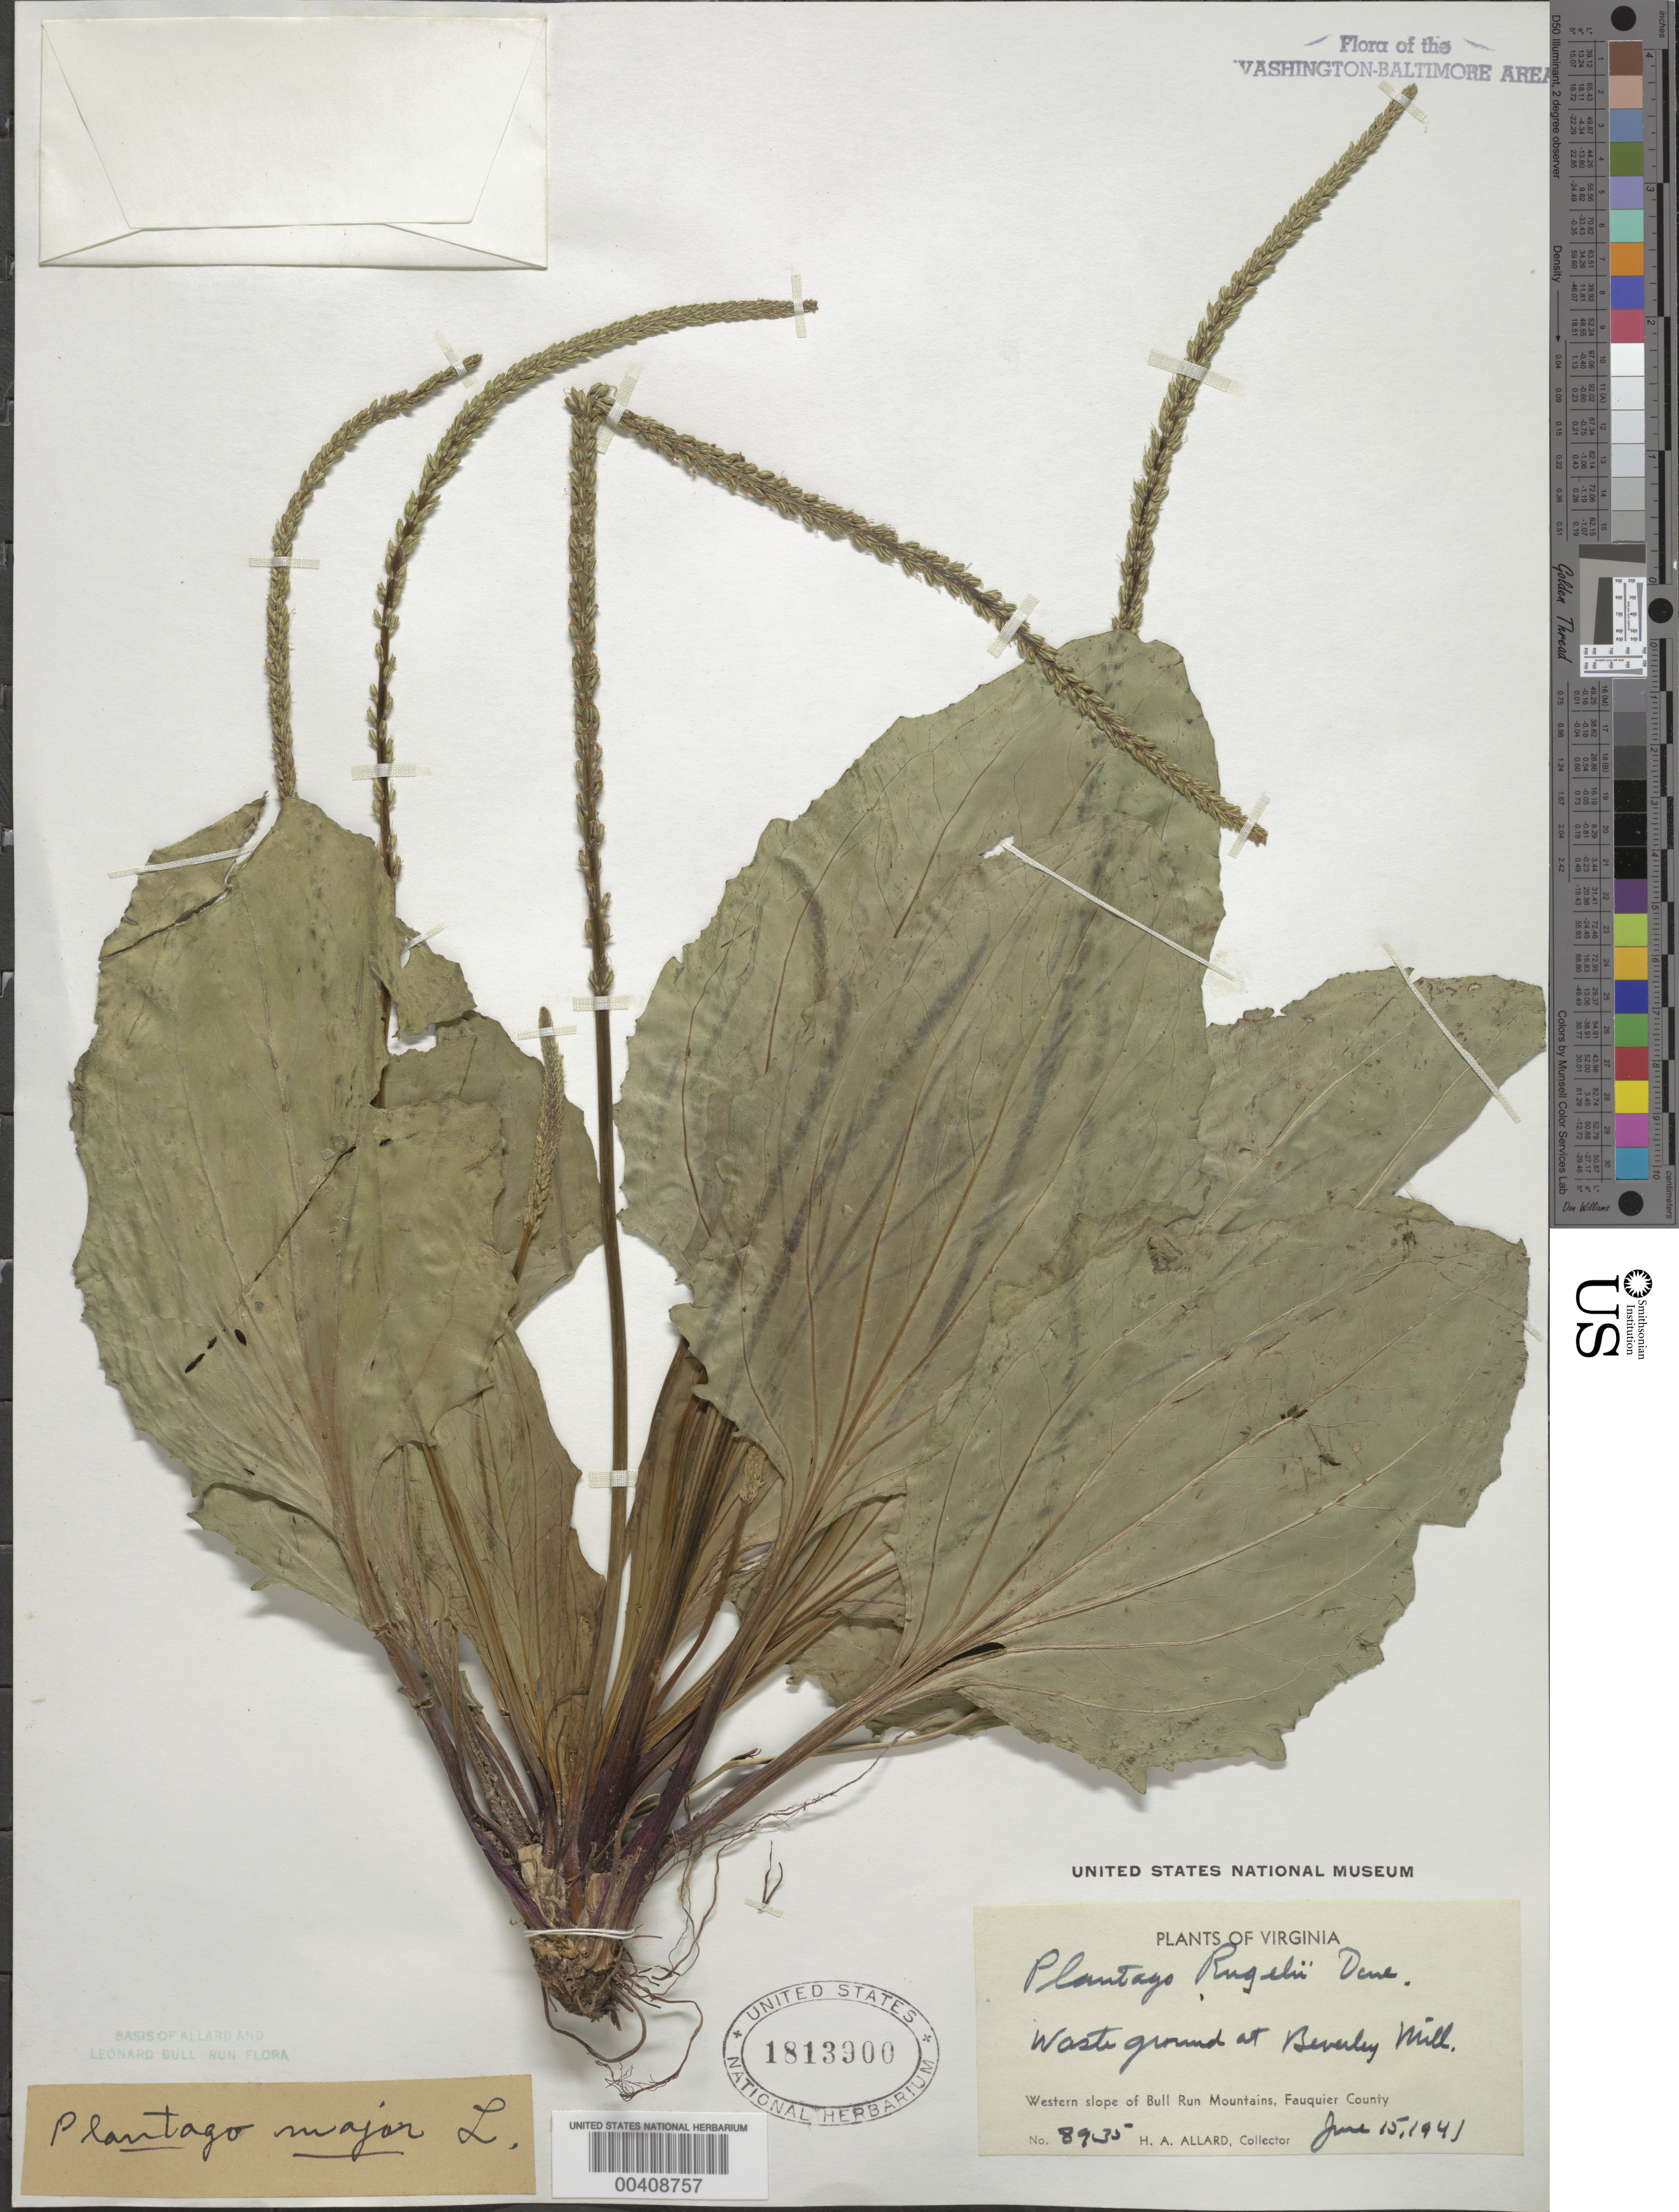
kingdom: Plantae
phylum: Tracheophyta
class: Magnoliopsida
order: Lamiales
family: Plantaginaceae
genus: Plantago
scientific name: Plantago rugelii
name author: Decne.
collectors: H. A. Allard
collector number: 8935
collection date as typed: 15 Jun 1941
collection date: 1941-06-15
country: United States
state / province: Virginia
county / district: Fauquier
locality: Beverley Mill, west slope of Bull Run Mts.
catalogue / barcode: US 1813900